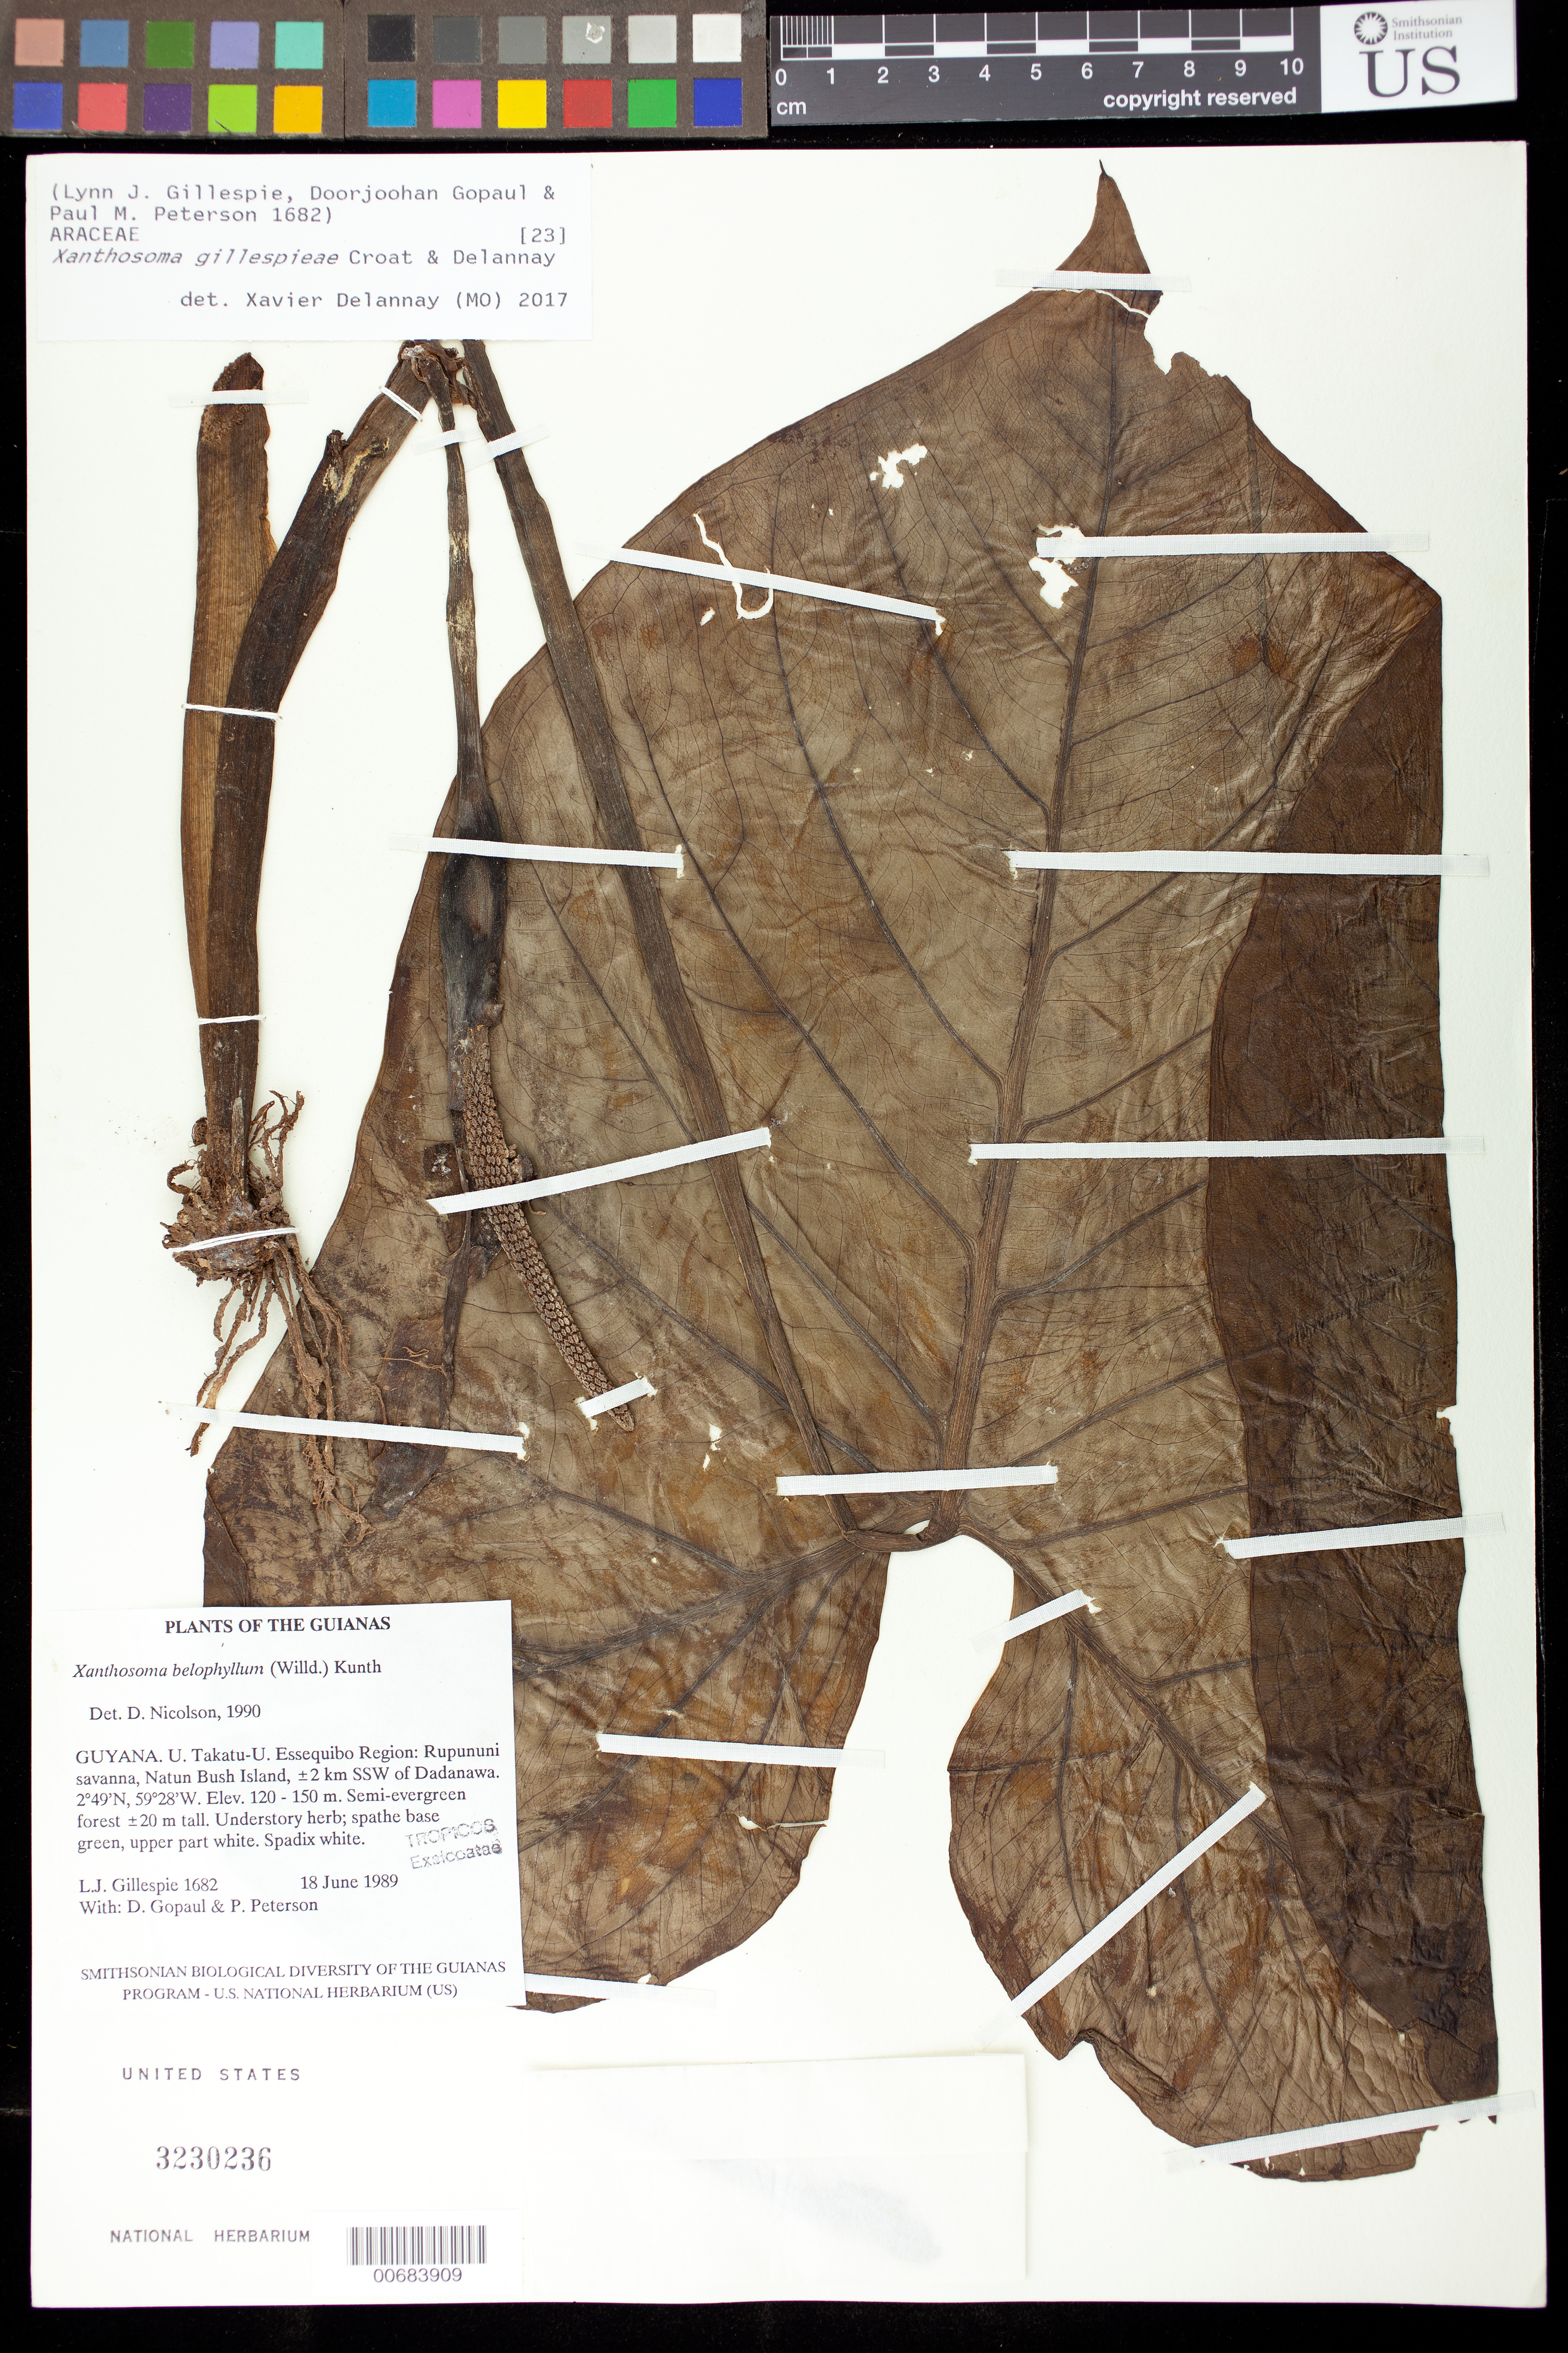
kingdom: Plantae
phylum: Tracheophyta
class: Liliopsida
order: Alismatales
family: Araceae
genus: Xanthosoma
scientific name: Xanthosoma gillespieae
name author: Croat & Delannay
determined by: Delannay, Xavier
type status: Isotype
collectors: L. J. Gillespie, D. Gopaul & P. M. Peterson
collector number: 1682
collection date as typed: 18 June 1989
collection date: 1989-06-18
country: Guyana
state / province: U. Takutu-U. Essequibo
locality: Rupununi savanna, Natun Bush Island, ±2 km SSW of Dadanawa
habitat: Semi-evergreen forest ±20 m tall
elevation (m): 120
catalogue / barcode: US 3230236